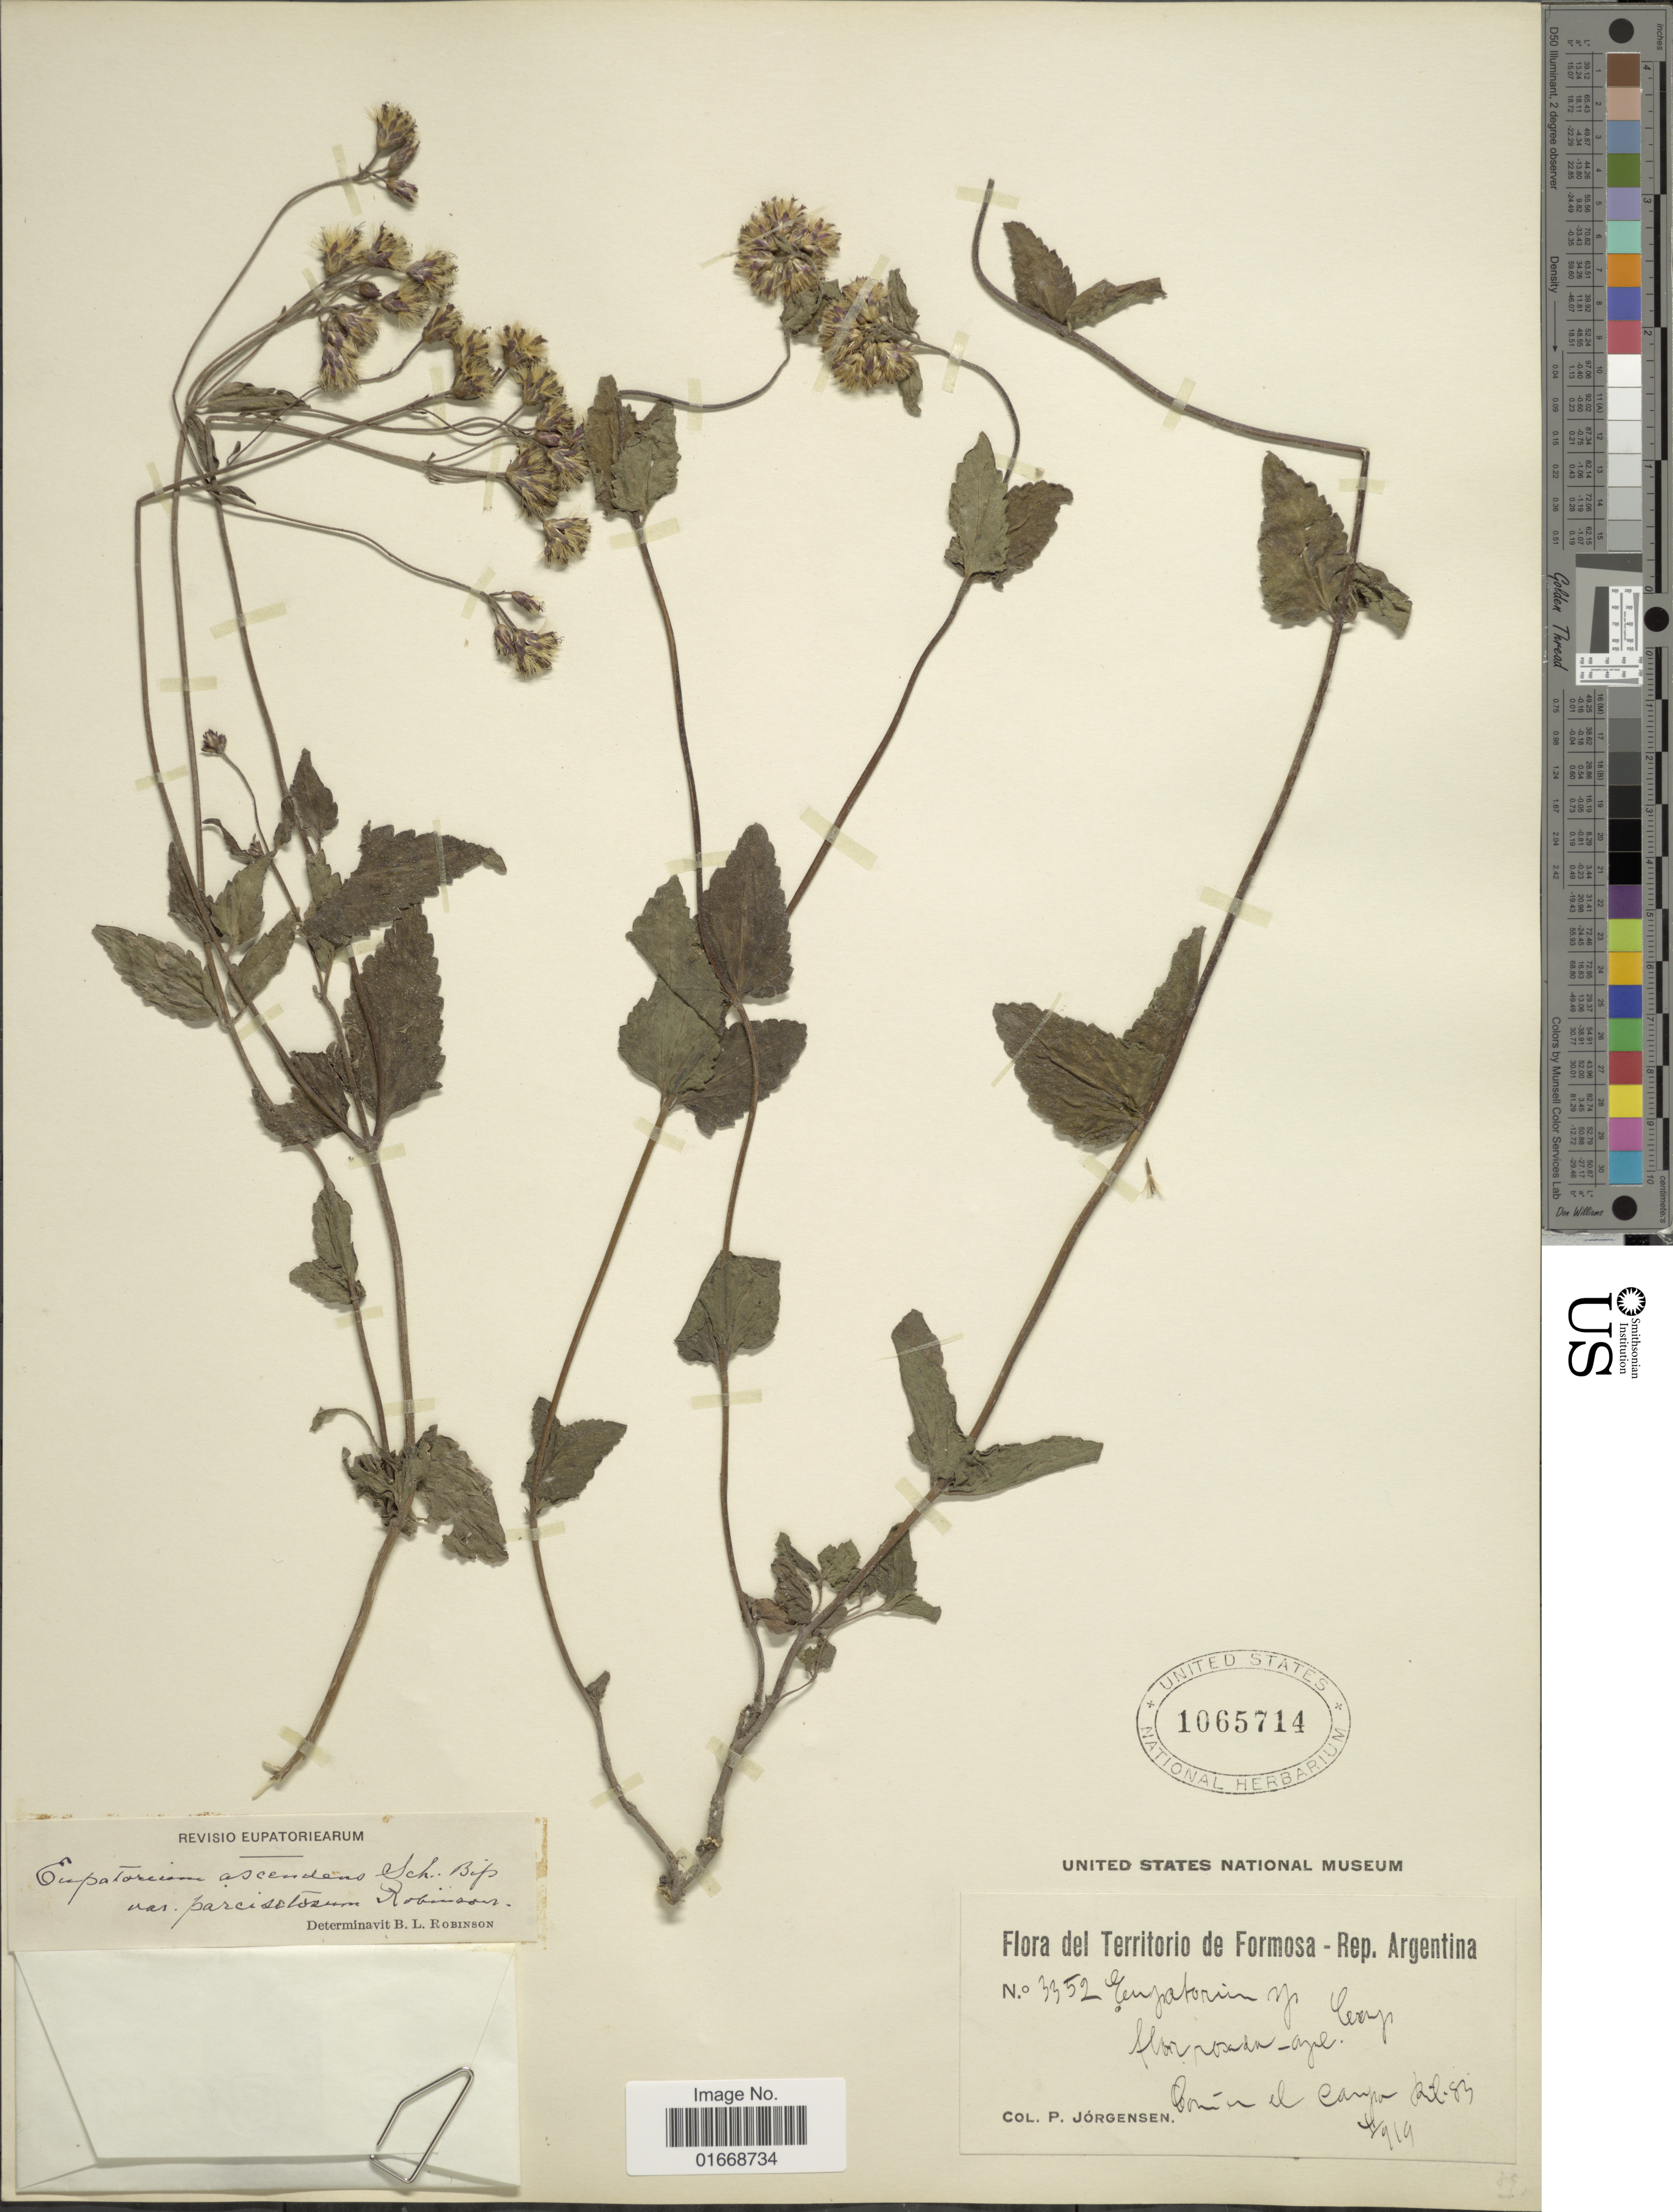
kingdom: Plantae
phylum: Tracheophyta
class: Magnoliopsida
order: Asterales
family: Asteraceae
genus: Chromolaena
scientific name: Chromolaena ascendens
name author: (Sch. Bip. ex Baker) R.M. King & H. Rob.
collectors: P. Jörgensen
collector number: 3352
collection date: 1919-04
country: Argentina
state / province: Formosa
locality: Del Territorio de Formosa, Comun el campo Ril-83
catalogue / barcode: US 1065714